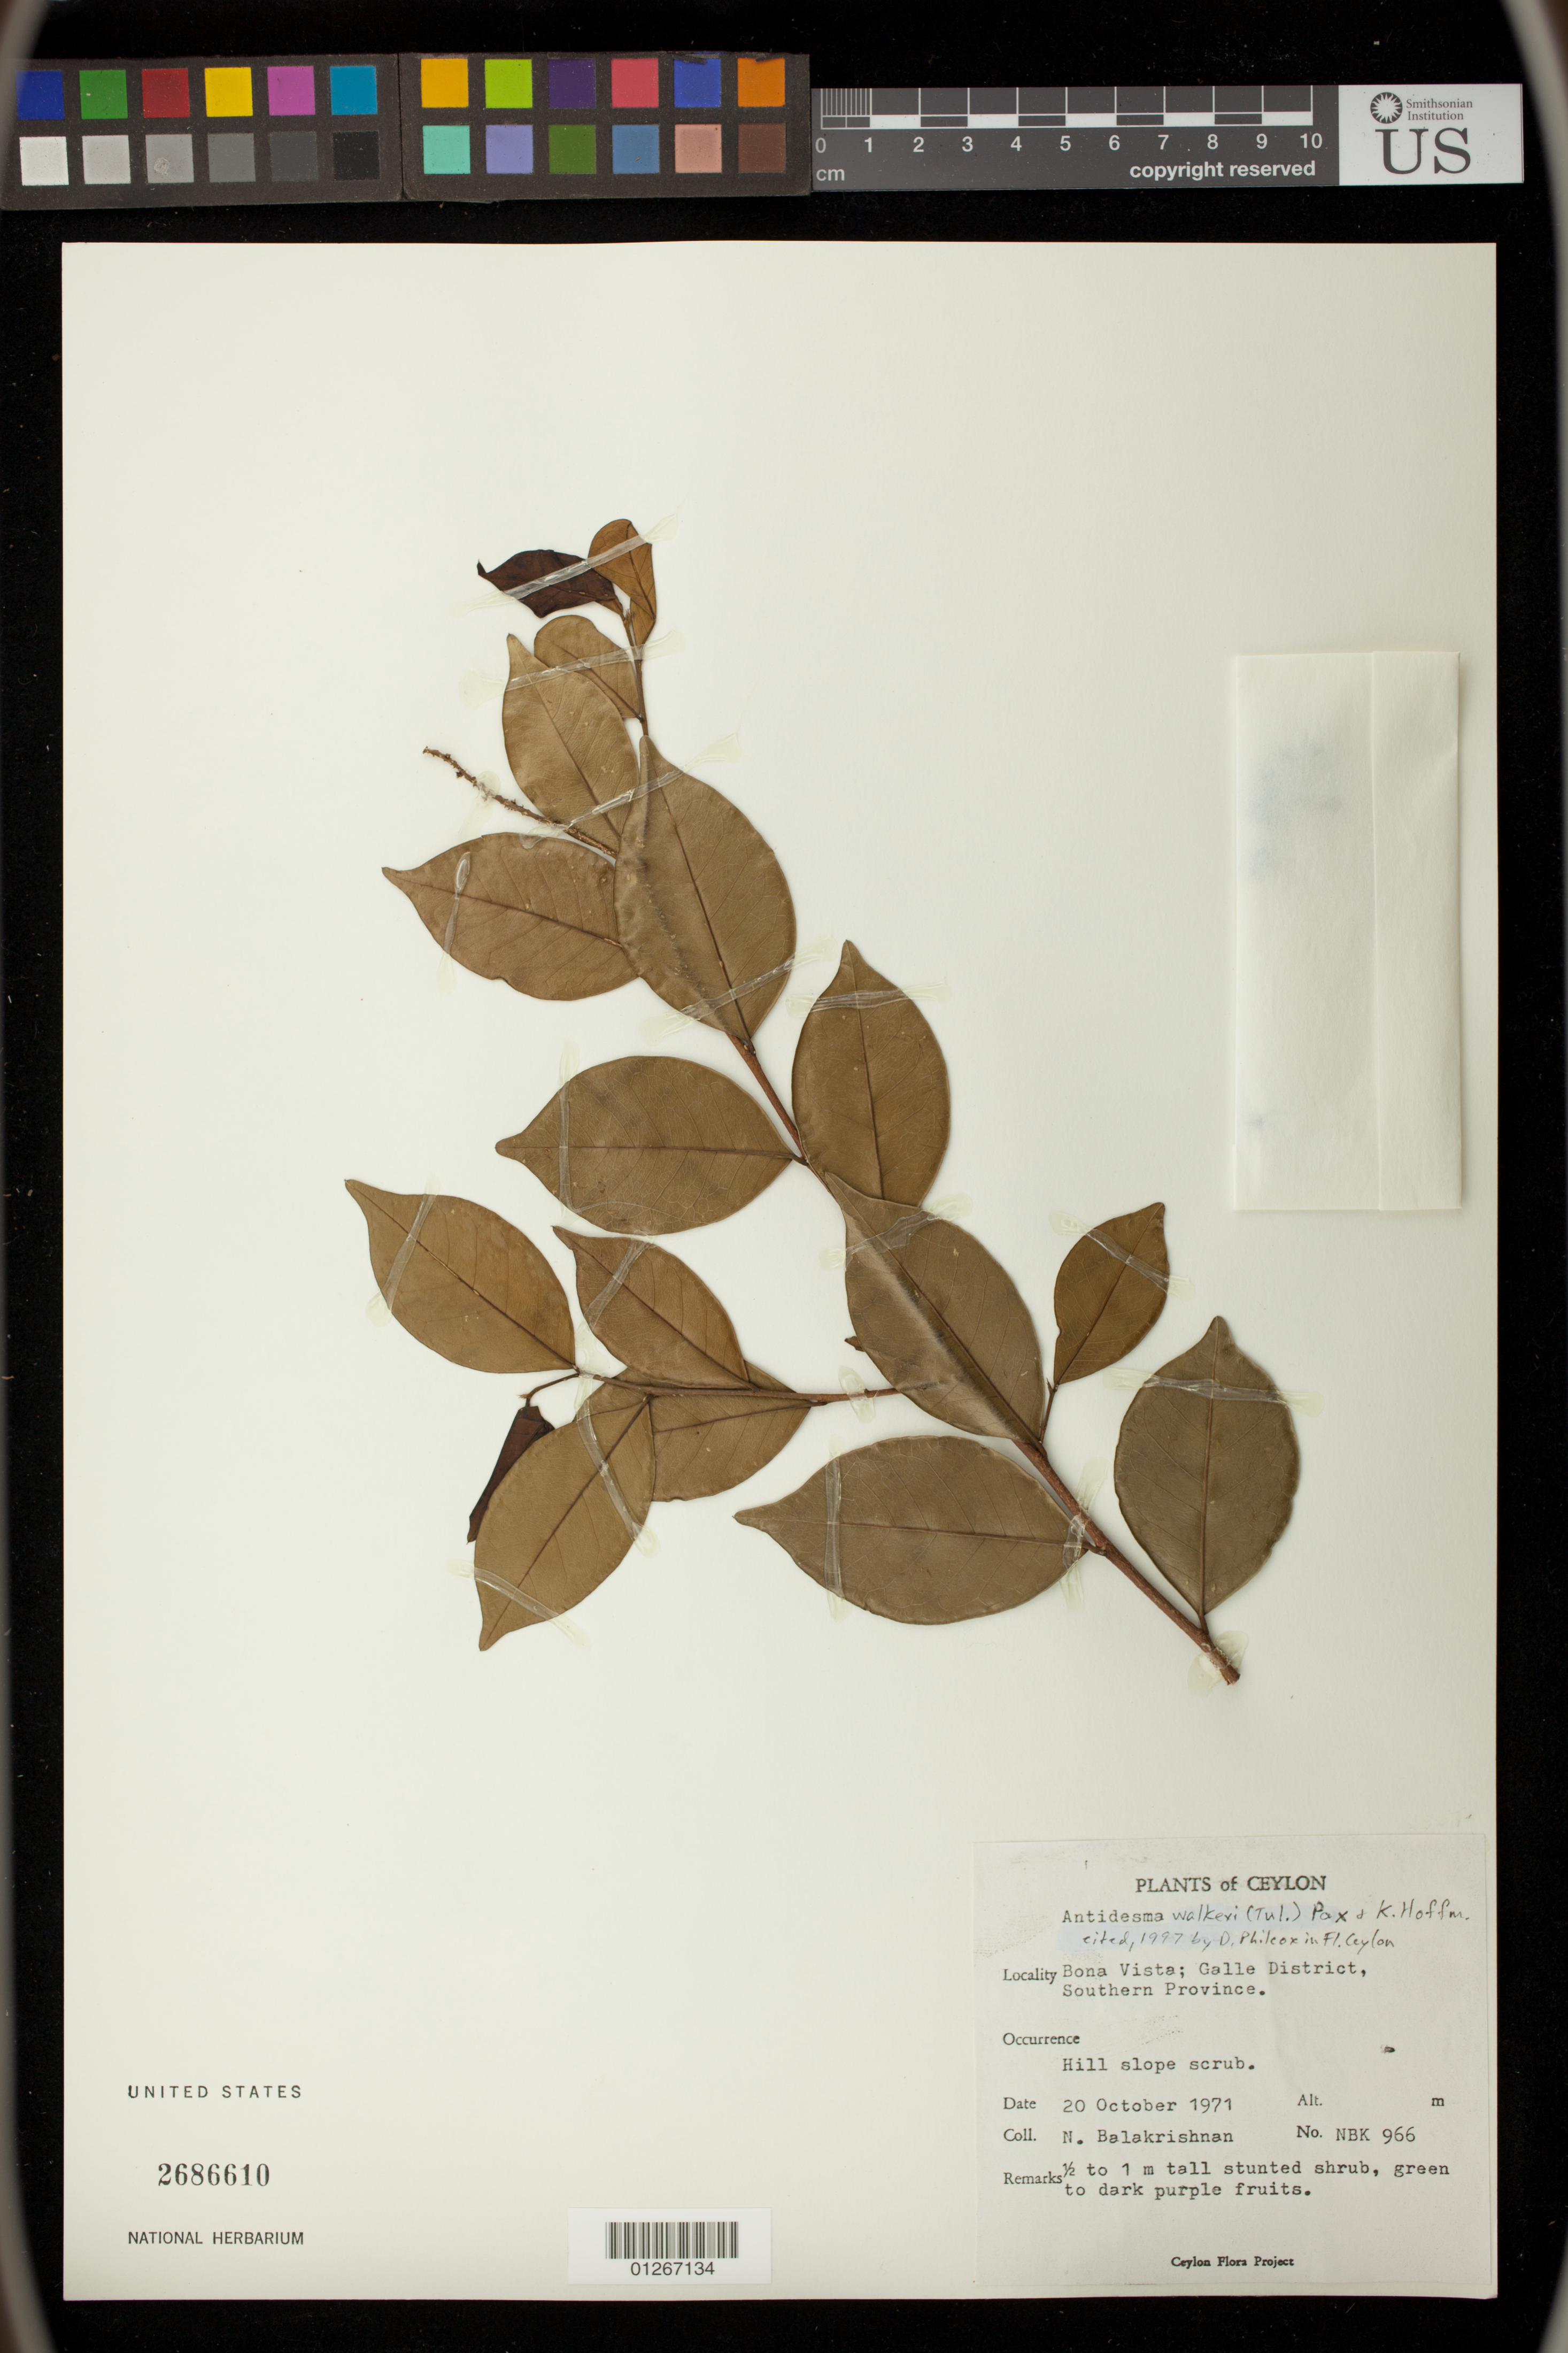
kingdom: Plantae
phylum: Tracheophyta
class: Magnoliopsida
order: Malpighiales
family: Phyllanthaceae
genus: Antidesma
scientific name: Antidesma walkeri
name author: (Tul.) Pax & K. Hoffm.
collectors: N. Balakrishnan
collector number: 966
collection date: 1971-10-20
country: Sri Lanka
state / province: Southern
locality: Bona Vista; Galle District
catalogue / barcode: US 2686610